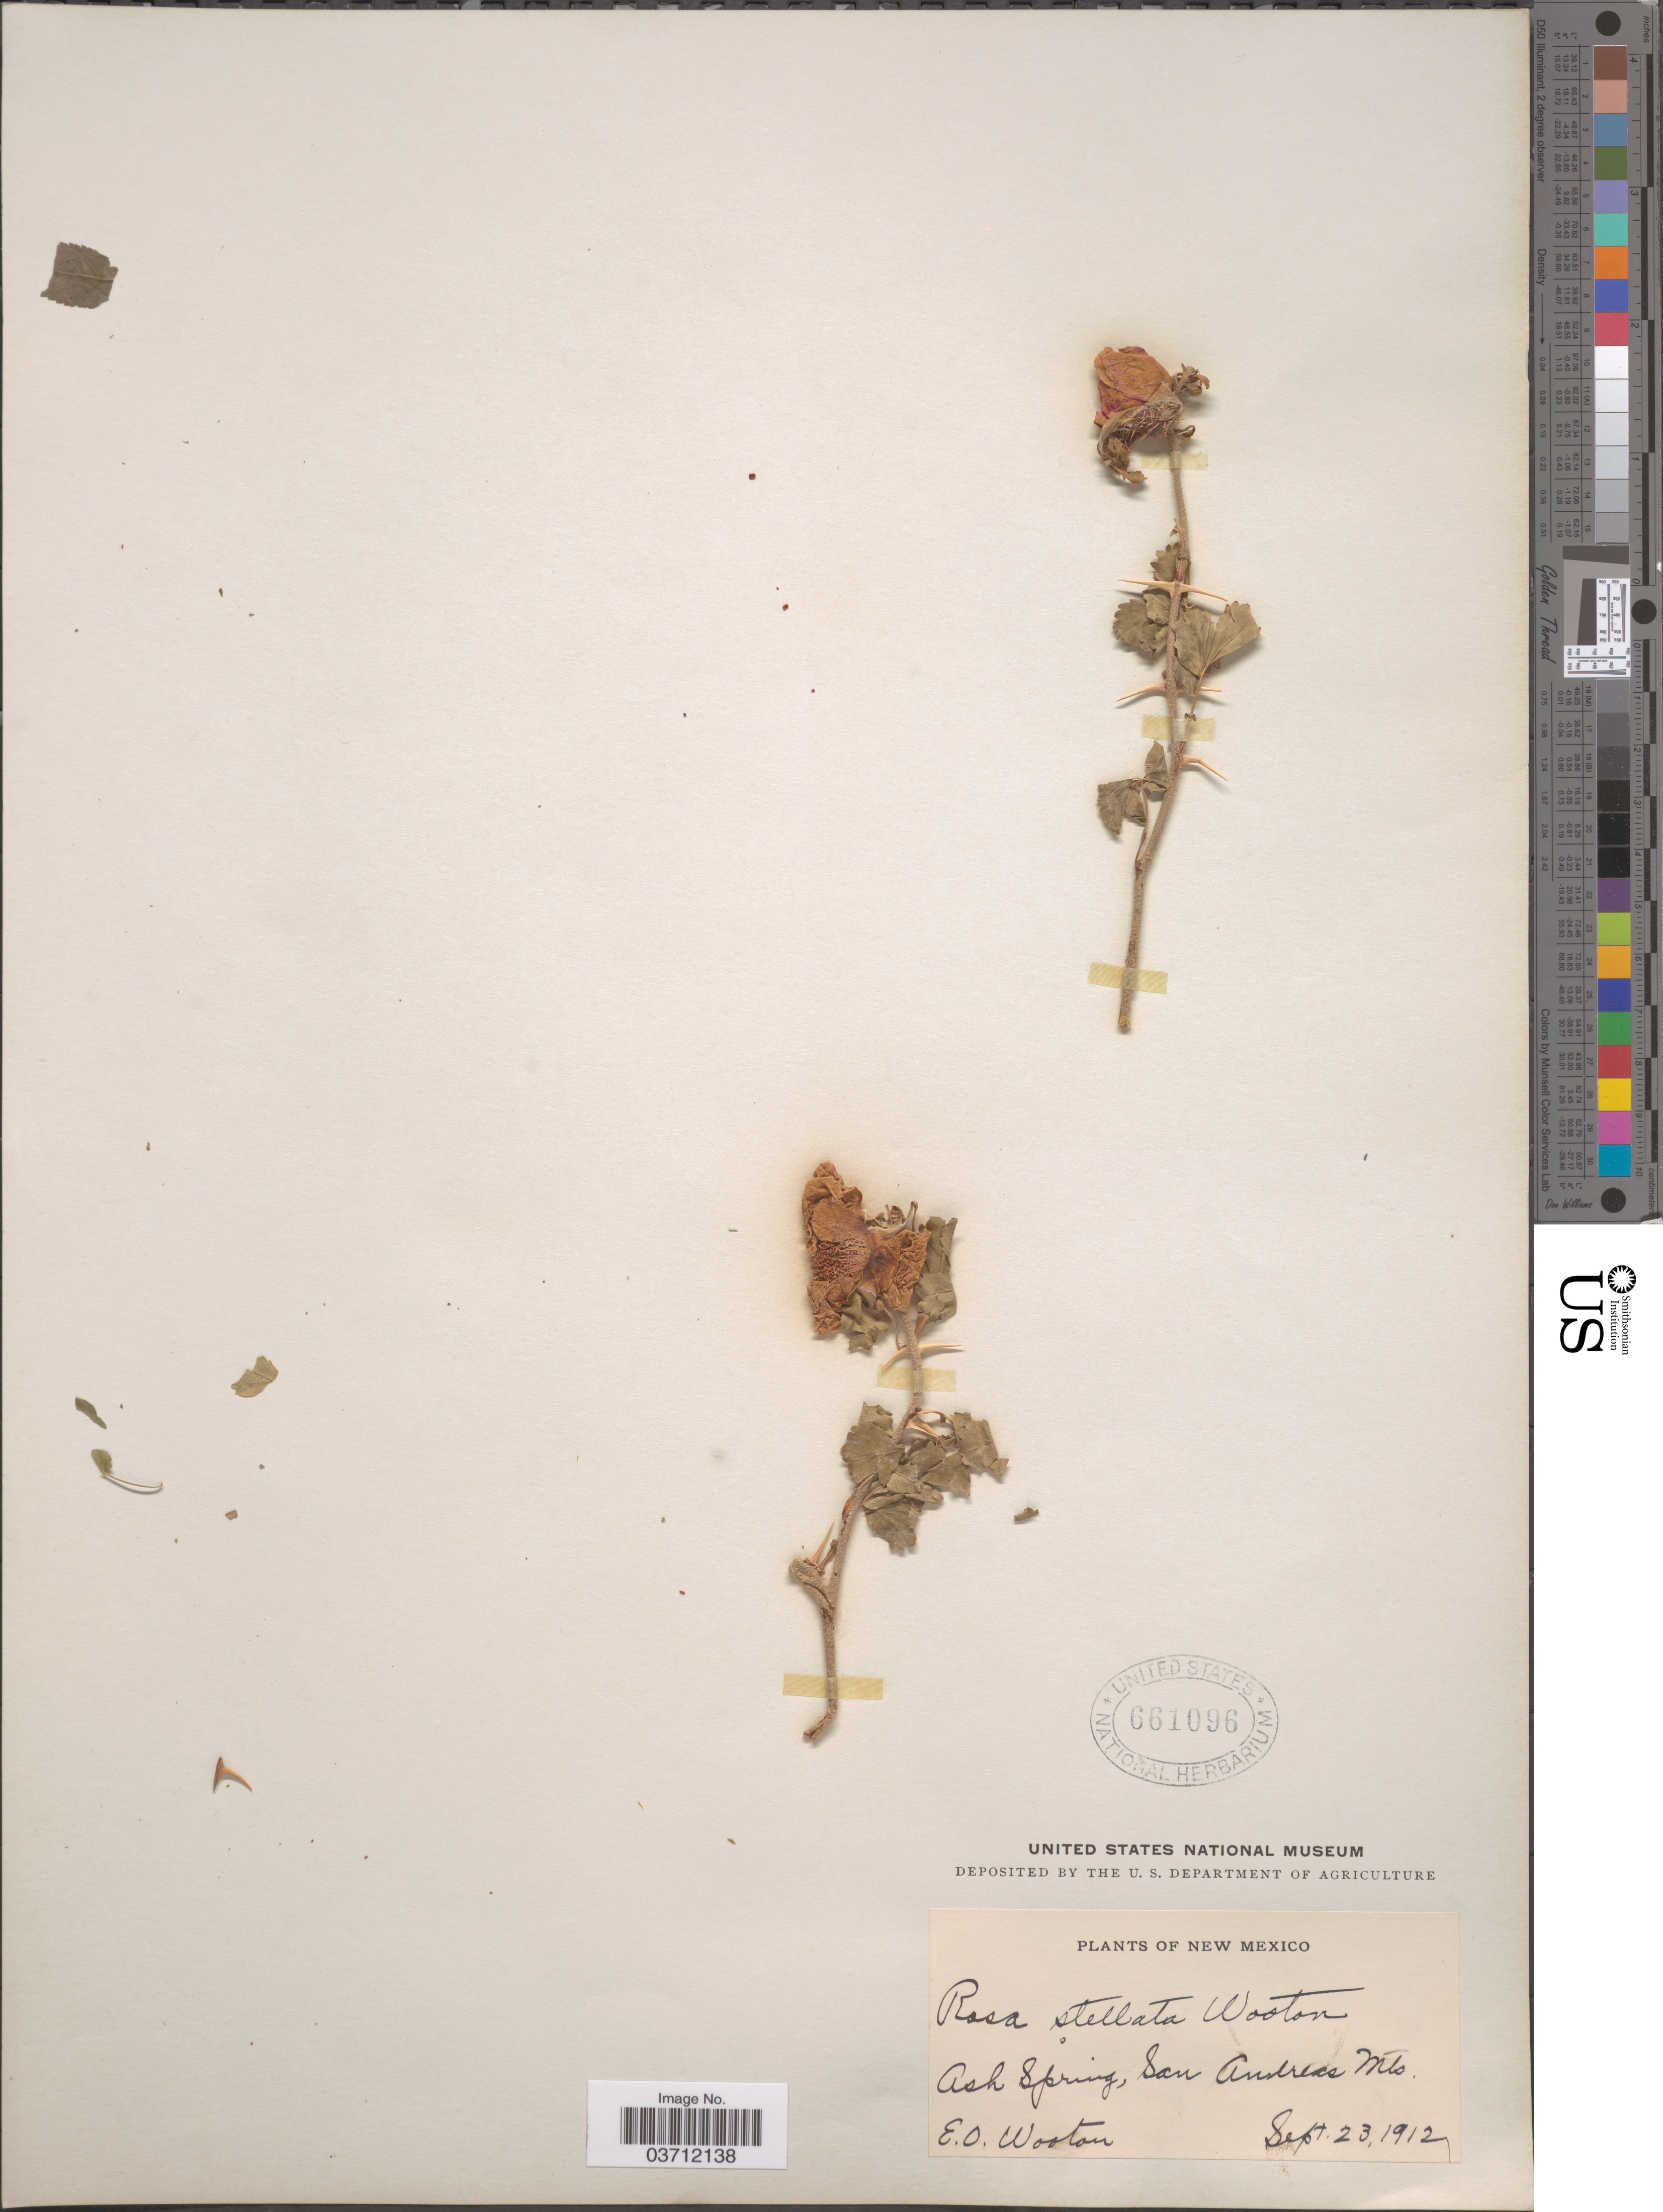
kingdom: Plantae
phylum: Tracheophyta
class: Magnoliopsida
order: Rosales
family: Rosaceae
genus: Rosa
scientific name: Rosa stellata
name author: Wooton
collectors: E. O. Wooton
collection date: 1912-09-23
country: United States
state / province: New Mexico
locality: Ash Spring, San Andreas Mts.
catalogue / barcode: US 661096